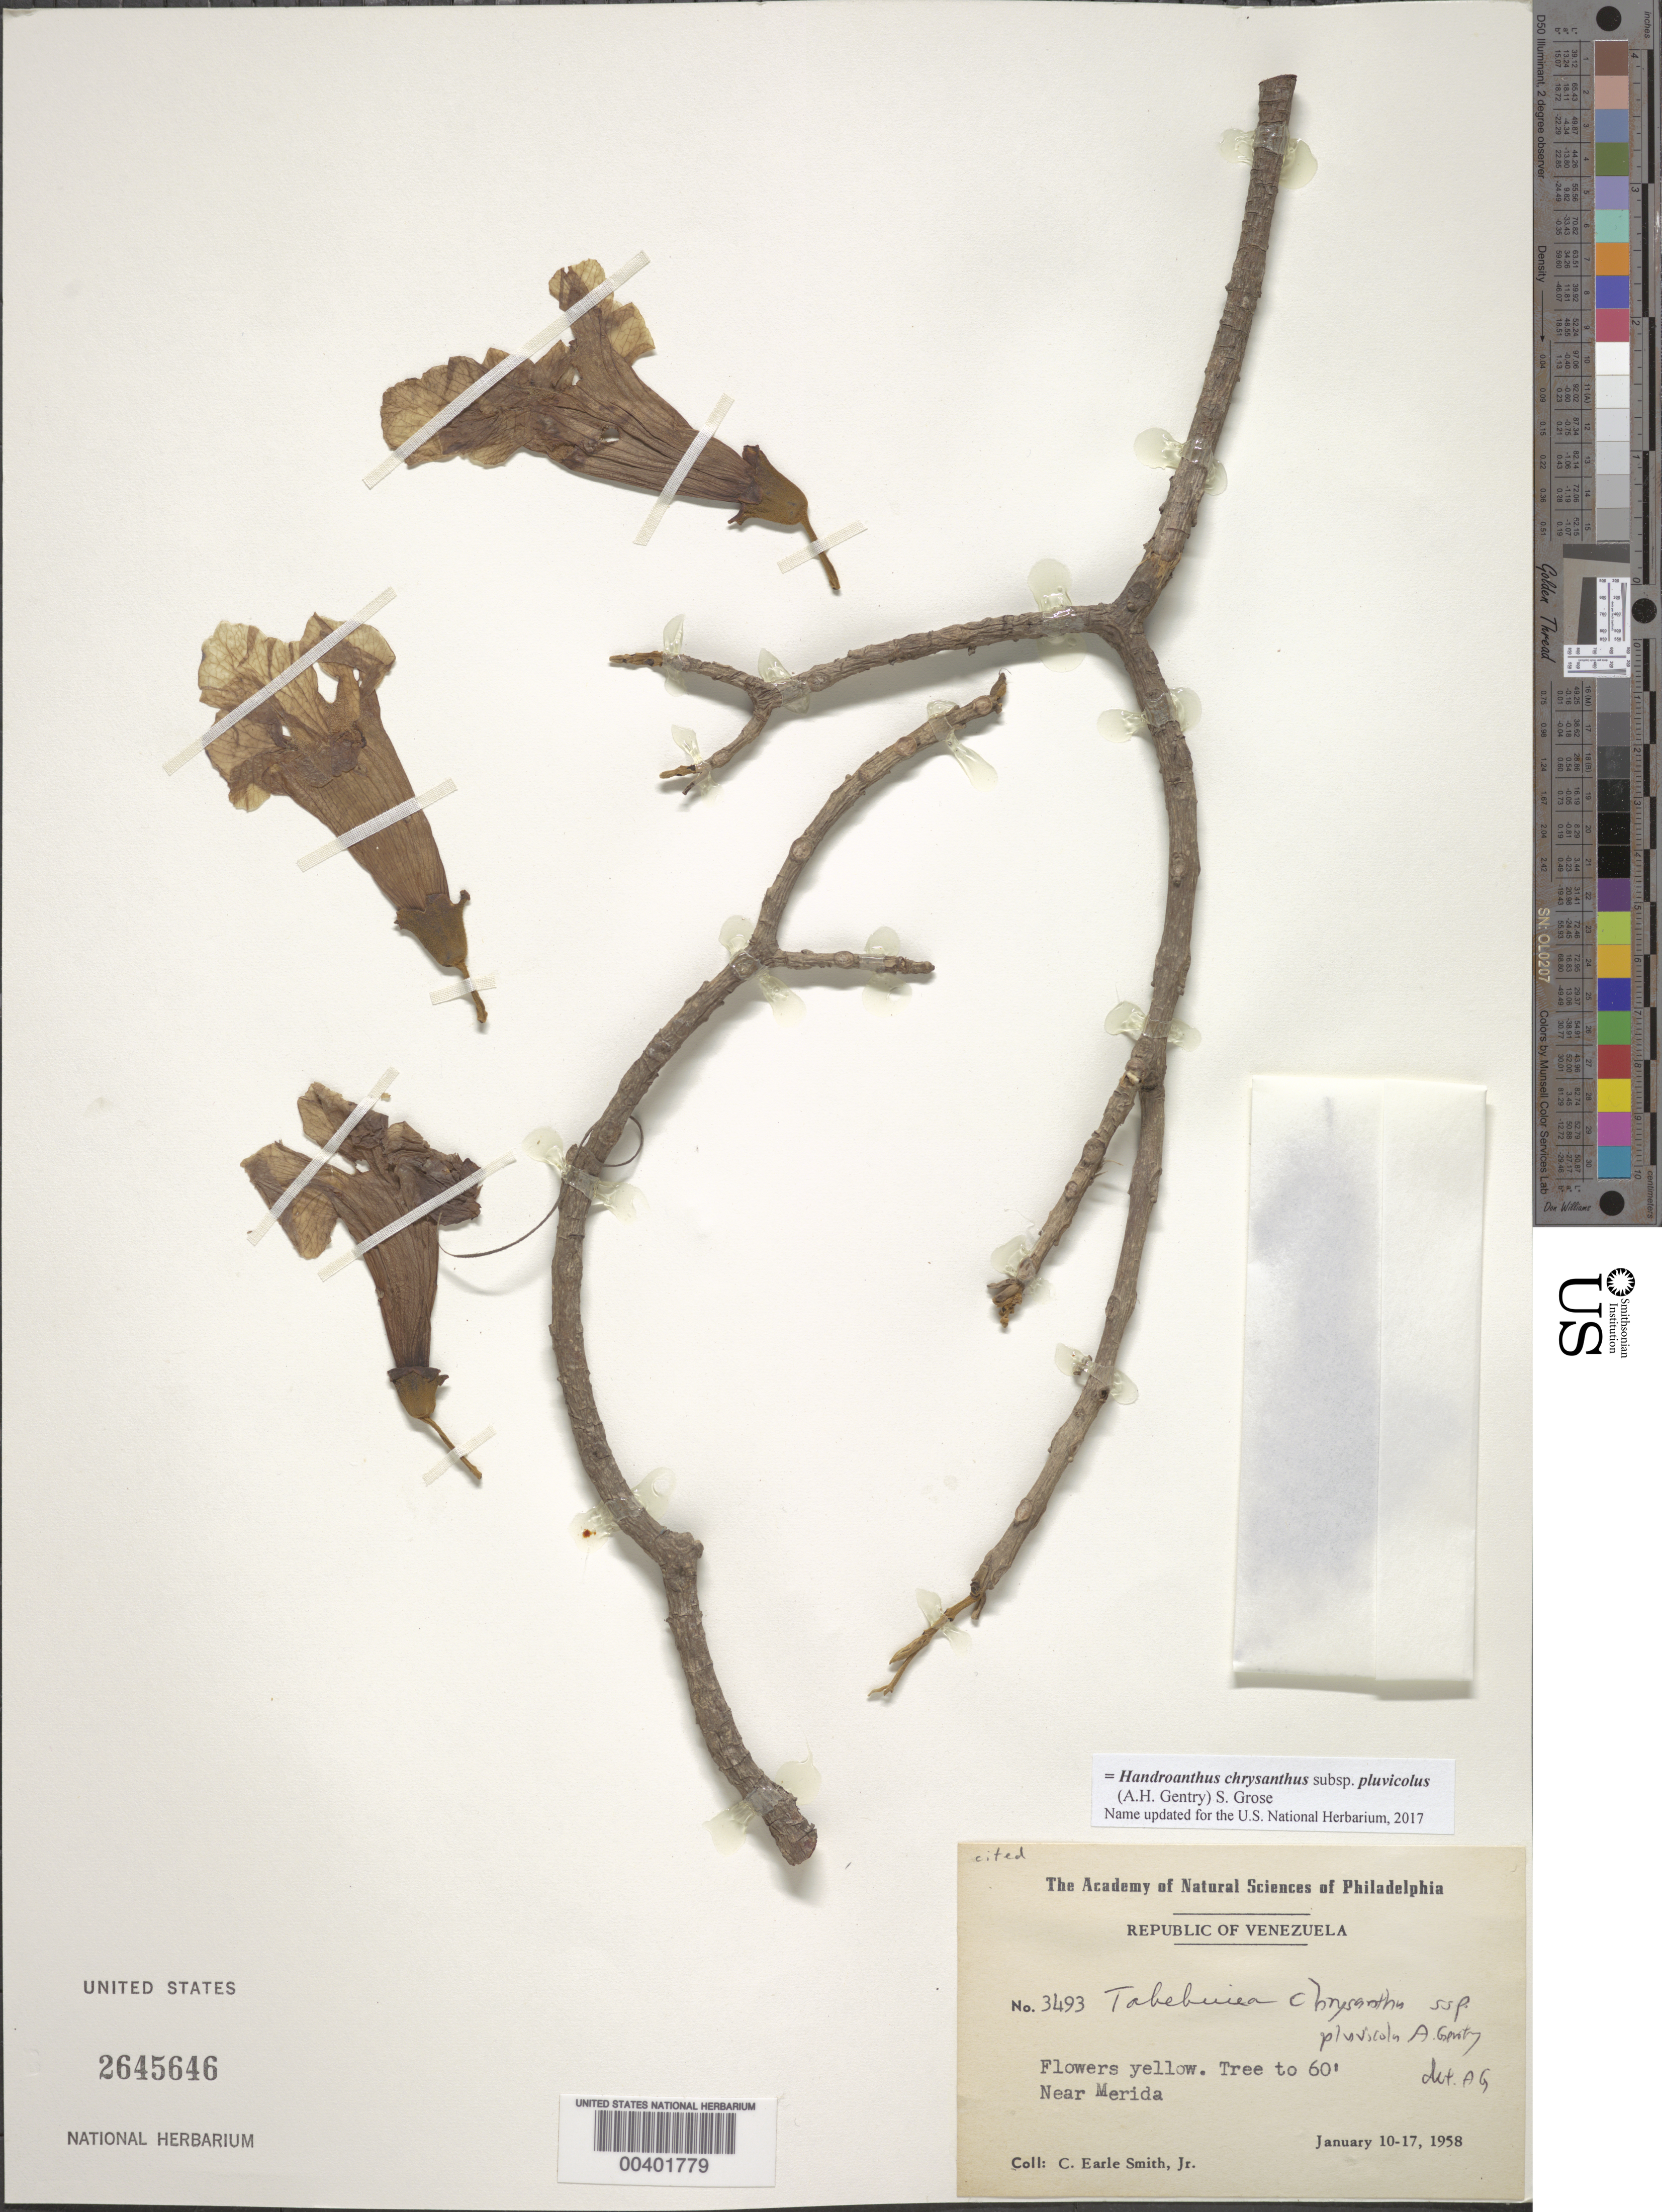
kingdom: Plantae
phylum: Tracheophyta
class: Magnoliopsida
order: Lamiales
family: Bignoniaceae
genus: Handroanthus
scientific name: Handroanthus chrysanthus subsp. pluvicolus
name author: (A.H. Gentry) S.O. Grose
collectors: C. E. Smith Jr.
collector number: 3493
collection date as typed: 10 Jan 1958 to 17 Jan 1958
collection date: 1958-01-10/1958-01-17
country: Venezuela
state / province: Mérida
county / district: Libertador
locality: Near Mérida Merida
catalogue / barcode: US 2645646